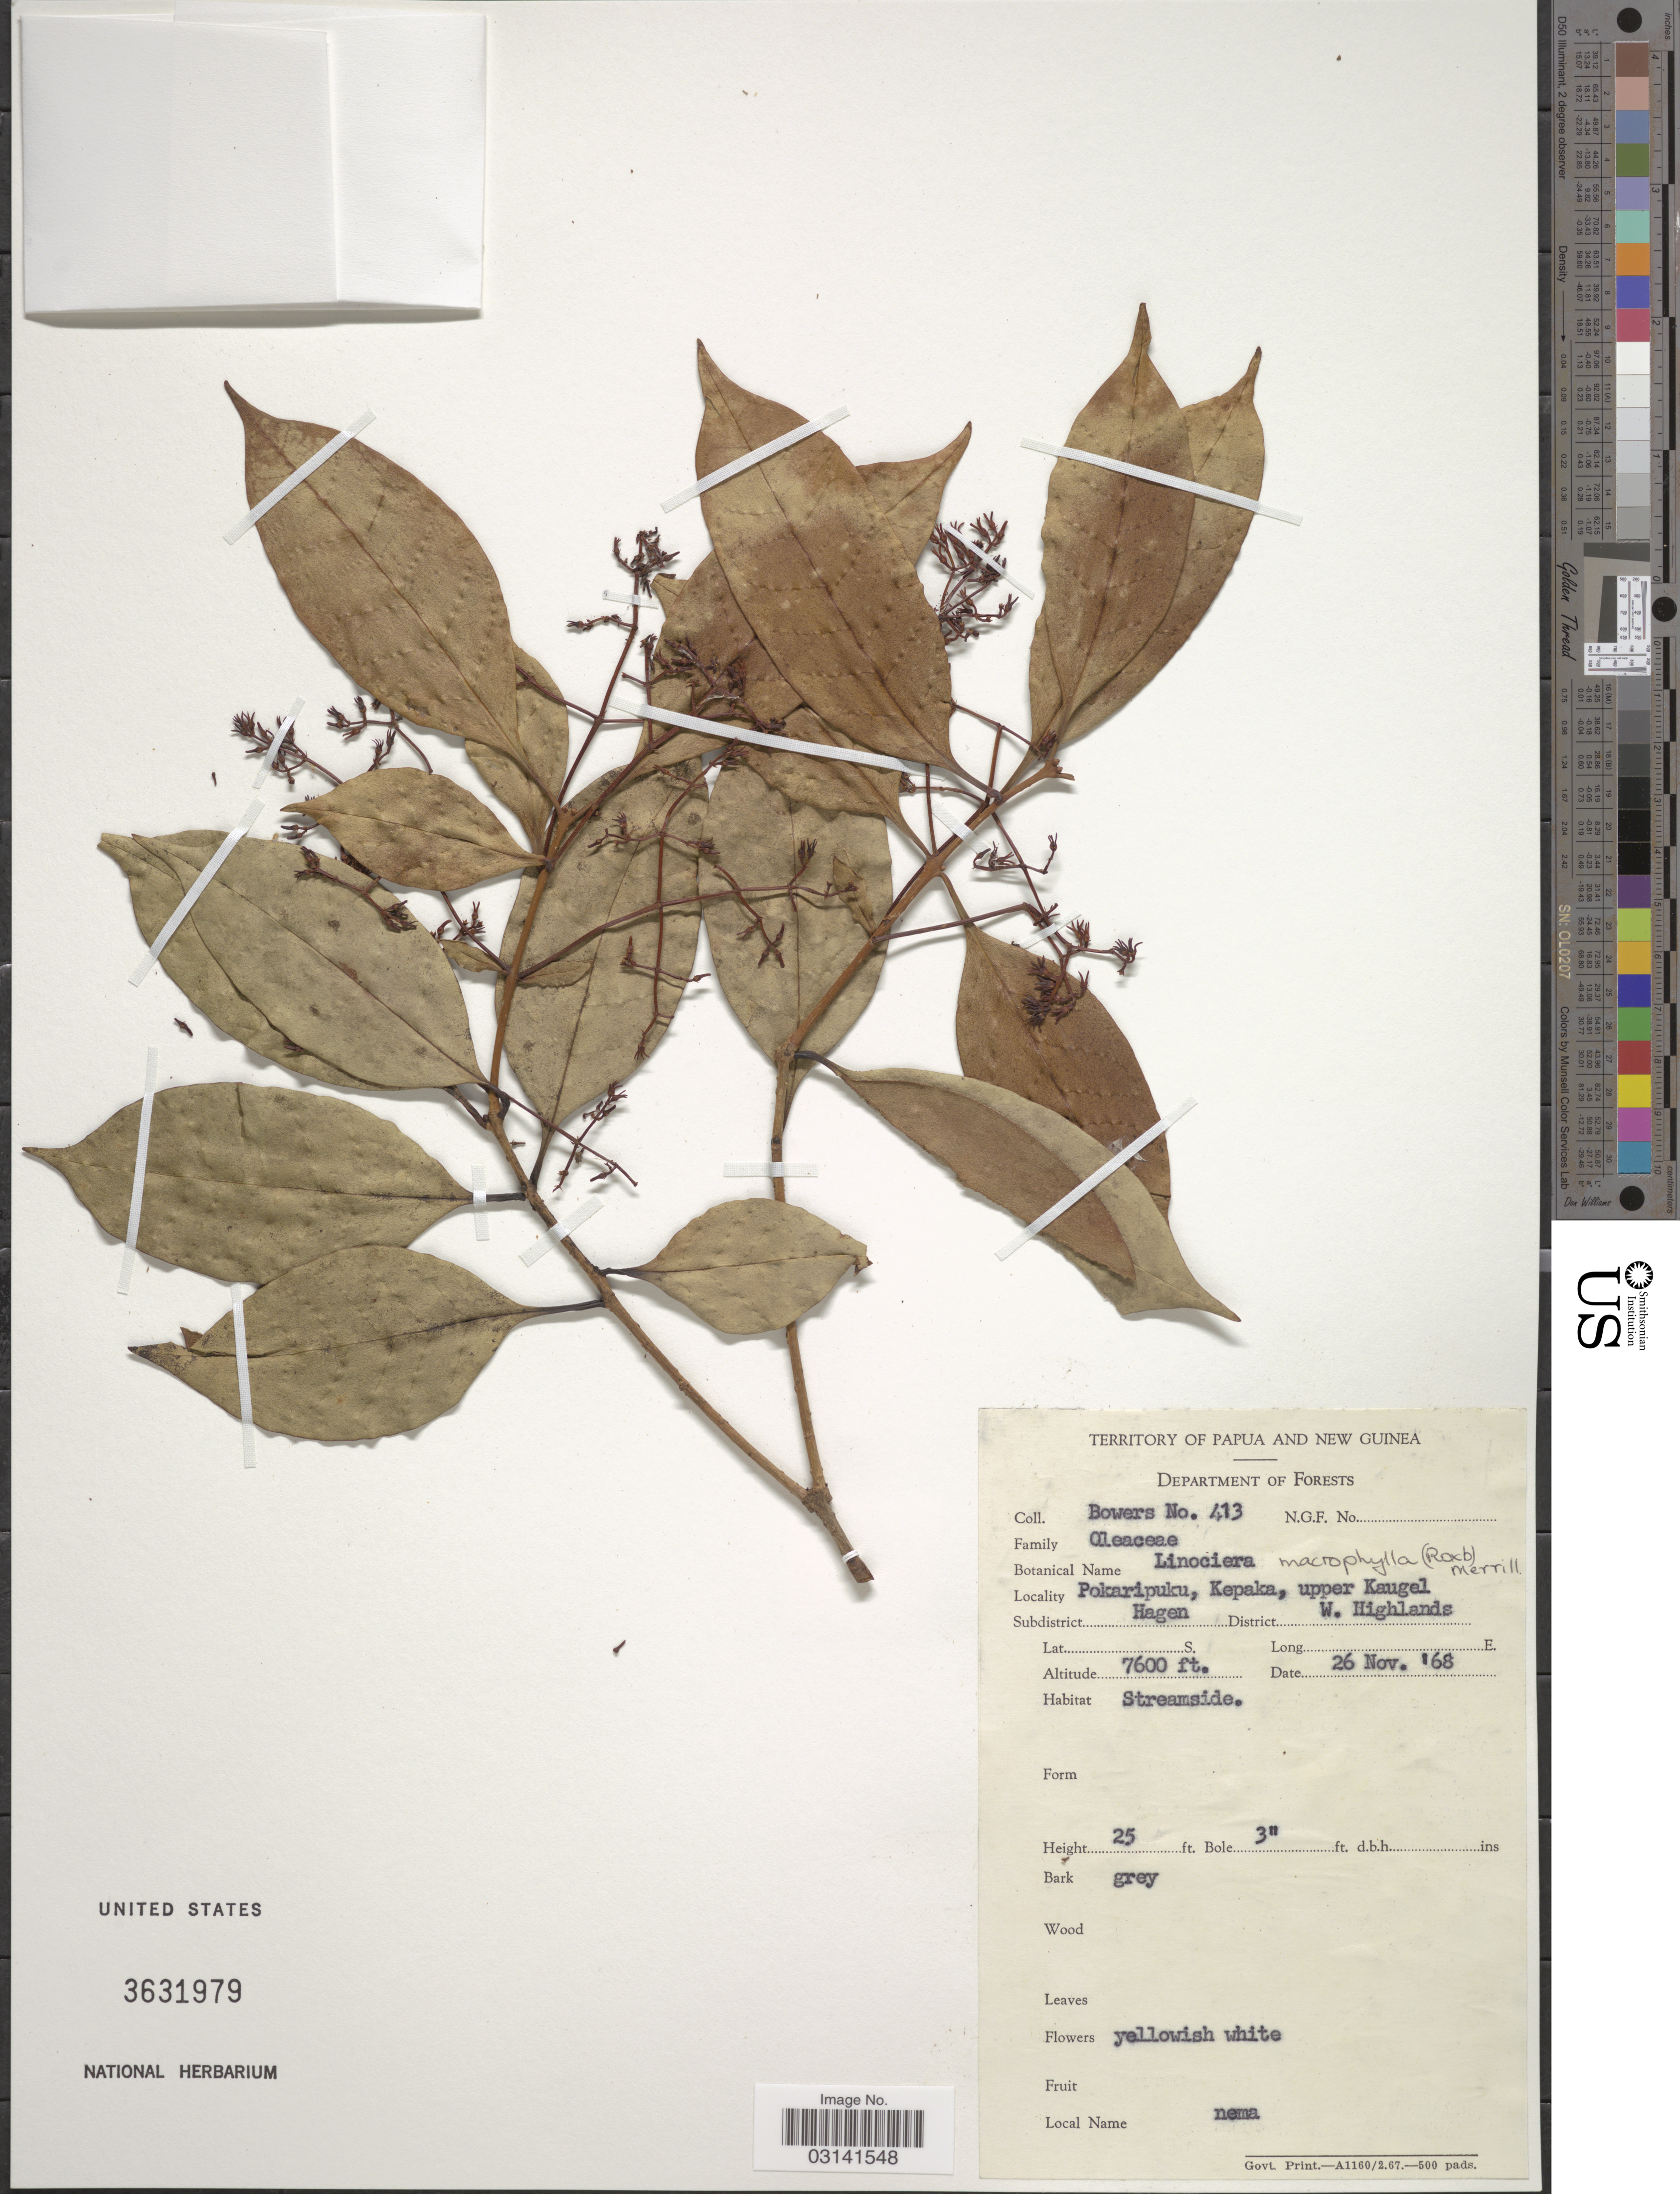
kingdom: Plantae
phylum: Tracheophyta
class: Magnoliopsida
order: Lamiales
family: Oleaceae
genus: Chionanthus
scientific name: Chionanthus rostratus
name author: (Teijsm. & Binn.) Miq.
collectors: -. Bowers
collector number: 413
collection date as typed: Transcribed d/m/y: 26/11/68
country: Papua New Guinea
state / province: Western Highlands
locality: Territory of Papua and New Guinea. Department of Forests. [unsure placement] Pokaripuku, Kepaka, upper Kaugel. Subdistrict Hagen District W. Highlands.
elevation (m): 2316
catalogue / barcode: US 3631979